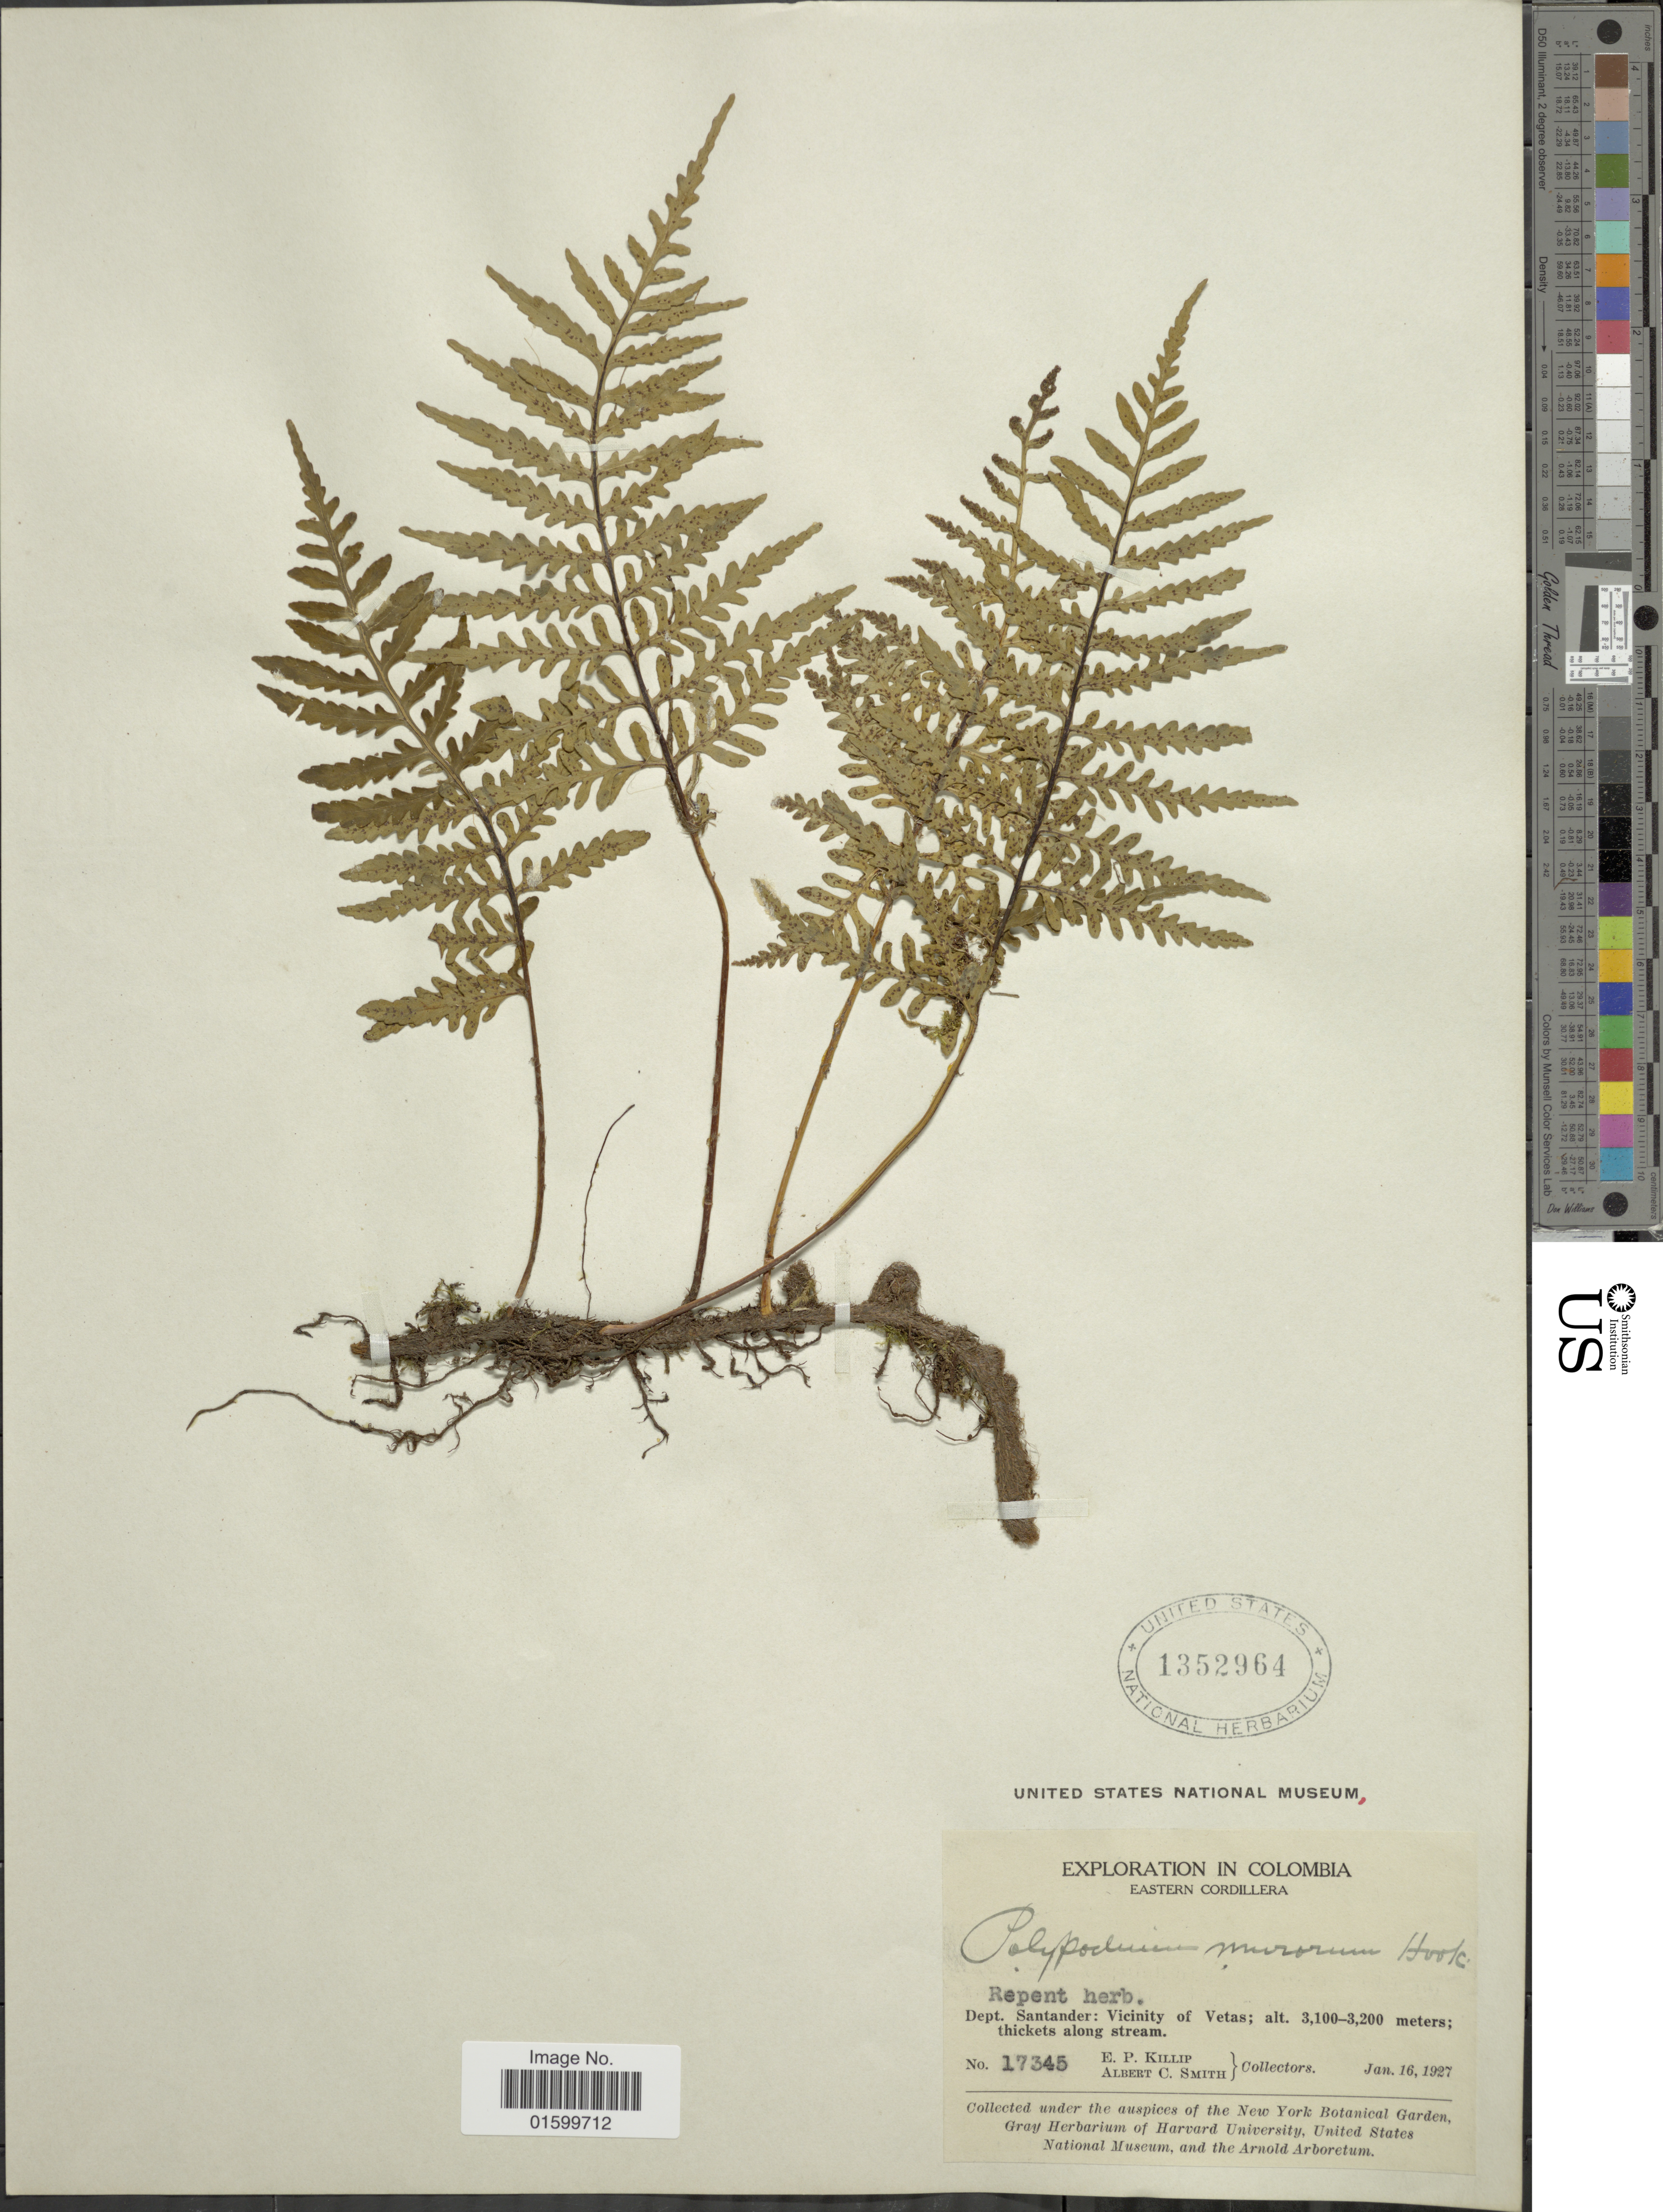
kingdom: Plantae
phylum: Tracheophyta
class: Polypodiopsida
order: Polypodiales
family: Polypodiaceae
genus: Pleopeltis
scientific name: Pleopeltis murorum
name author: (Hook.) A.R. Sm. & Tejero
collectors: E. P. Killip & A. C. Smith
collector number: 17345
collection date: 1927-01-16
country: Colombia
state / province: Santander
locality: Eastern Cordillera, Dept. Santander, Vicinity of Vetas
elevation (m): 3100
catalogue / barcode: US 1352964